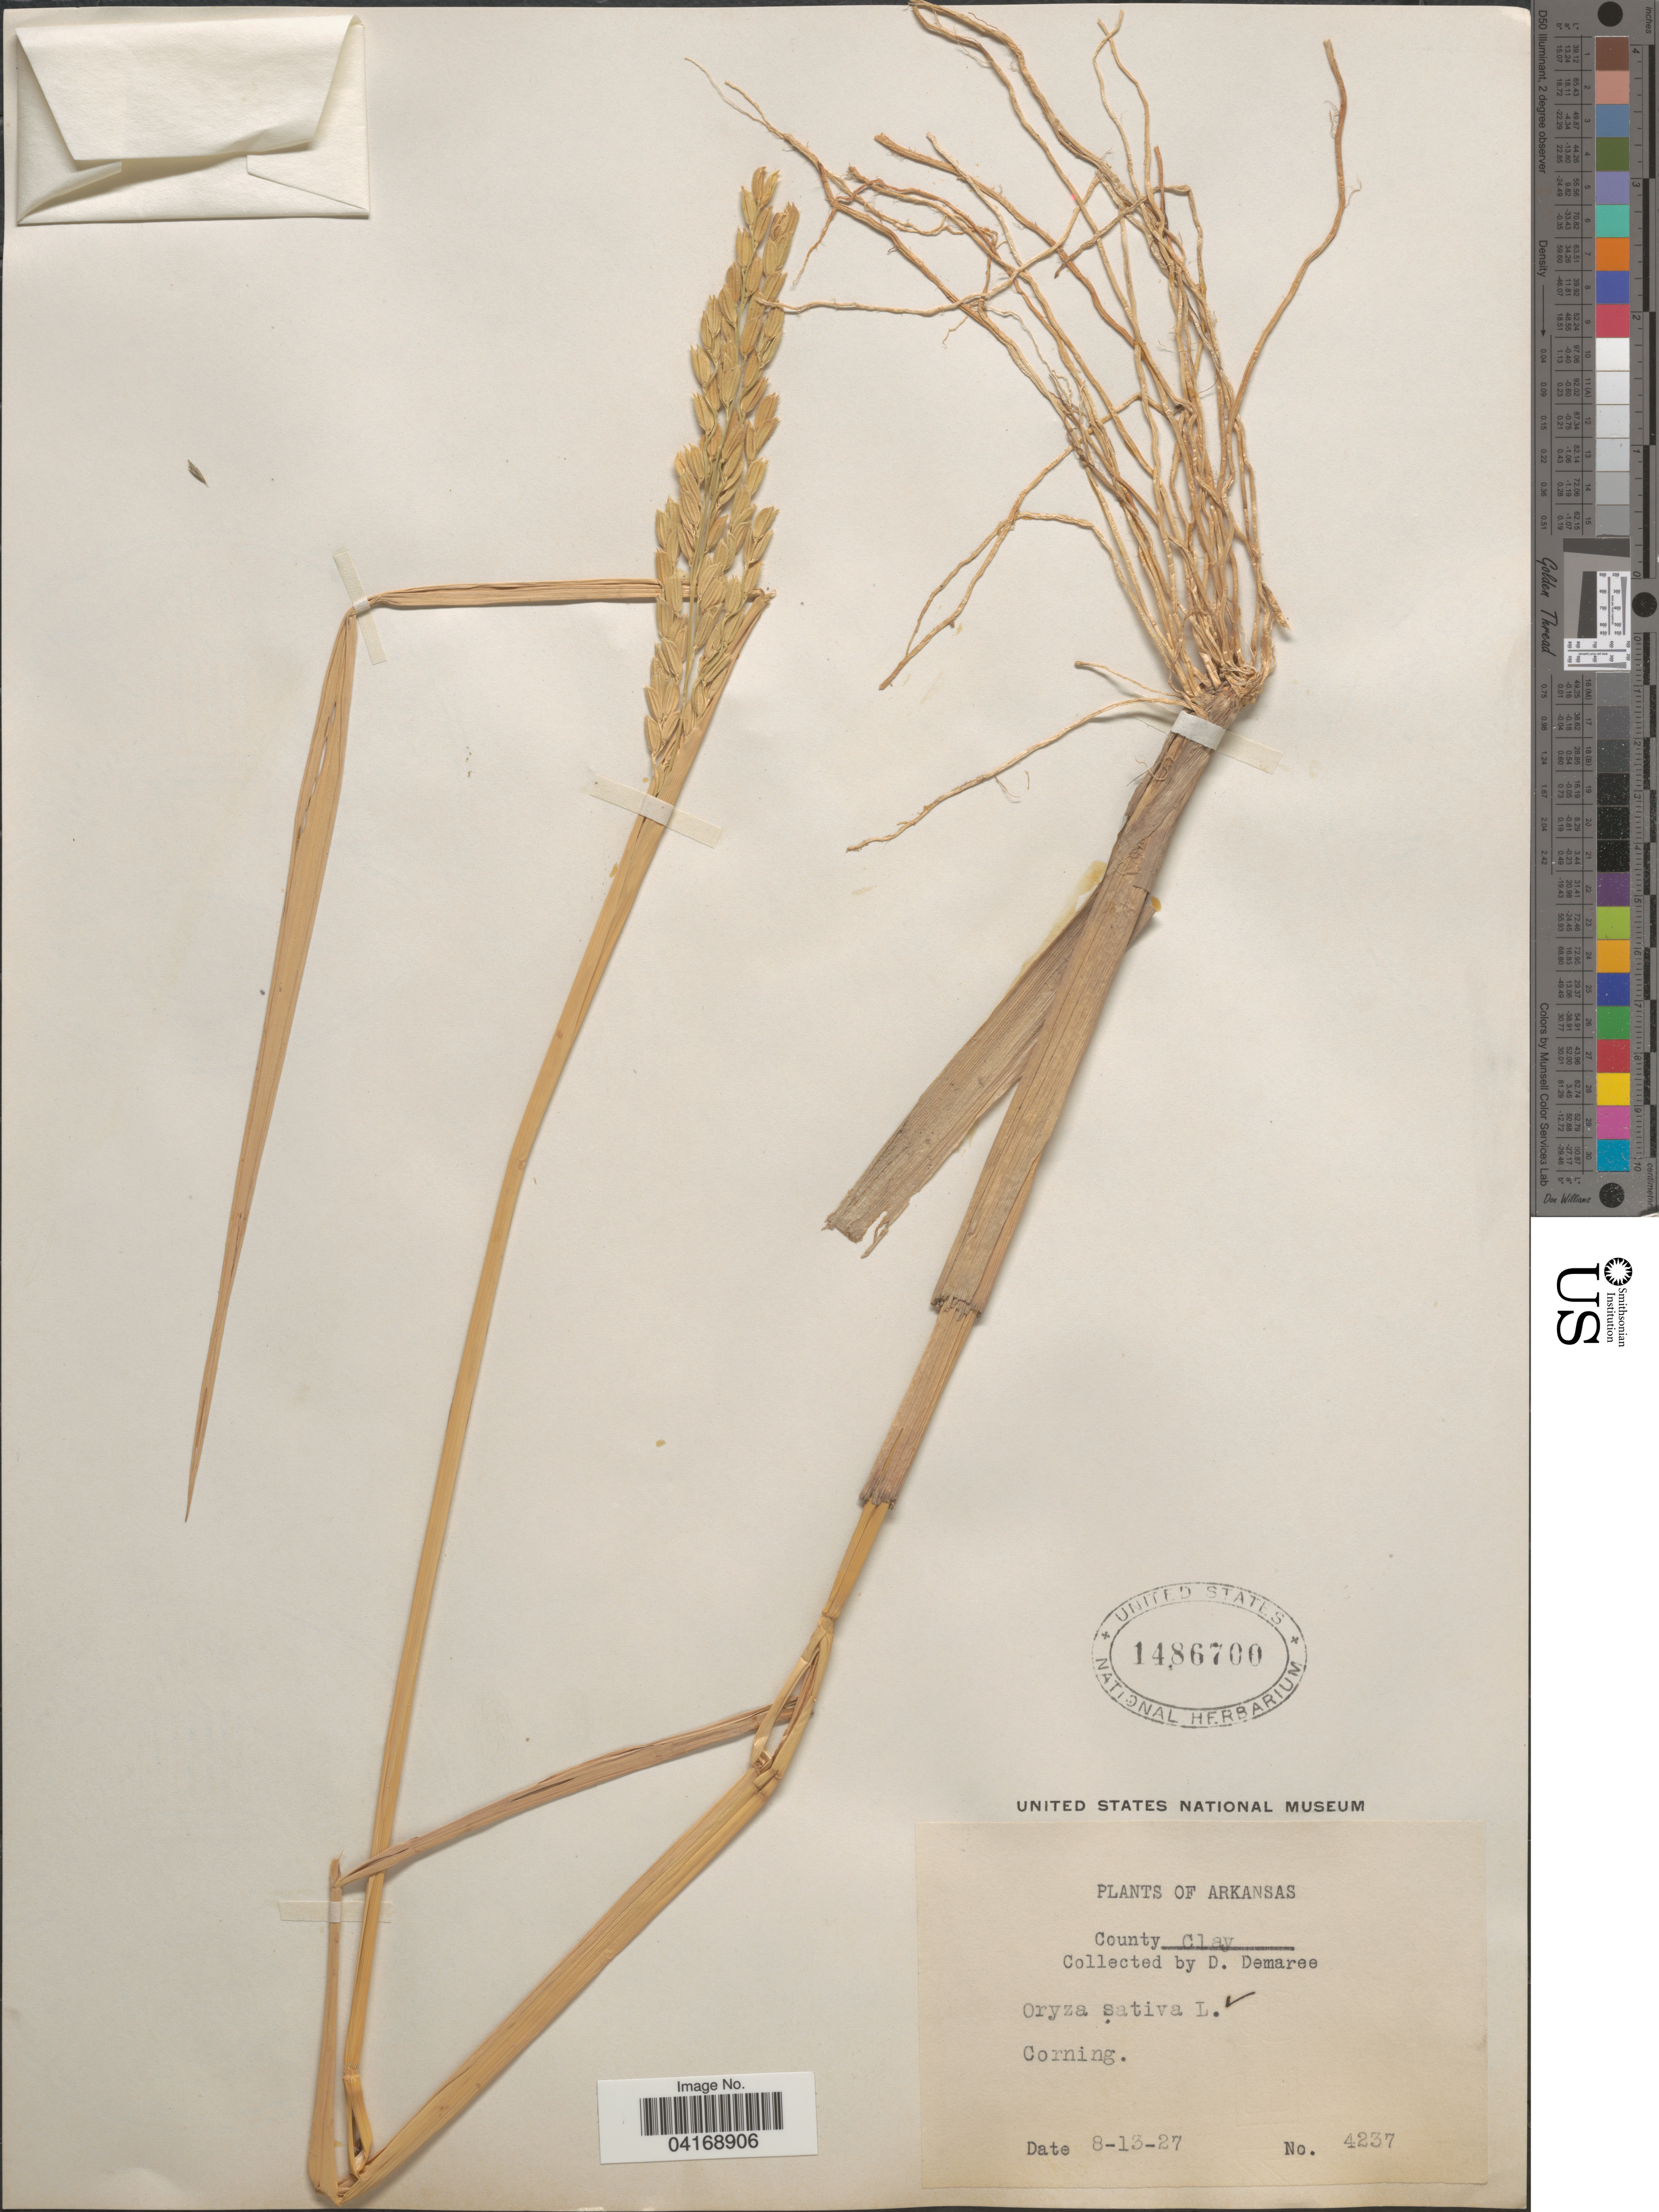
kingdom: Plantae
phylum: Tracheophyta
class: Liliopsida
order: Poales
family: Poaceae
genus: Oryza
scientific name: Oryza sativa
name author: L.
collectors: D. Demaree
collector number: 4237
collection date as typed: Transcribed d/m/y: 13/8/27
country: United States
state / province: Arkansas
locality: County Clay.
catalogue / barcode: US 1486700